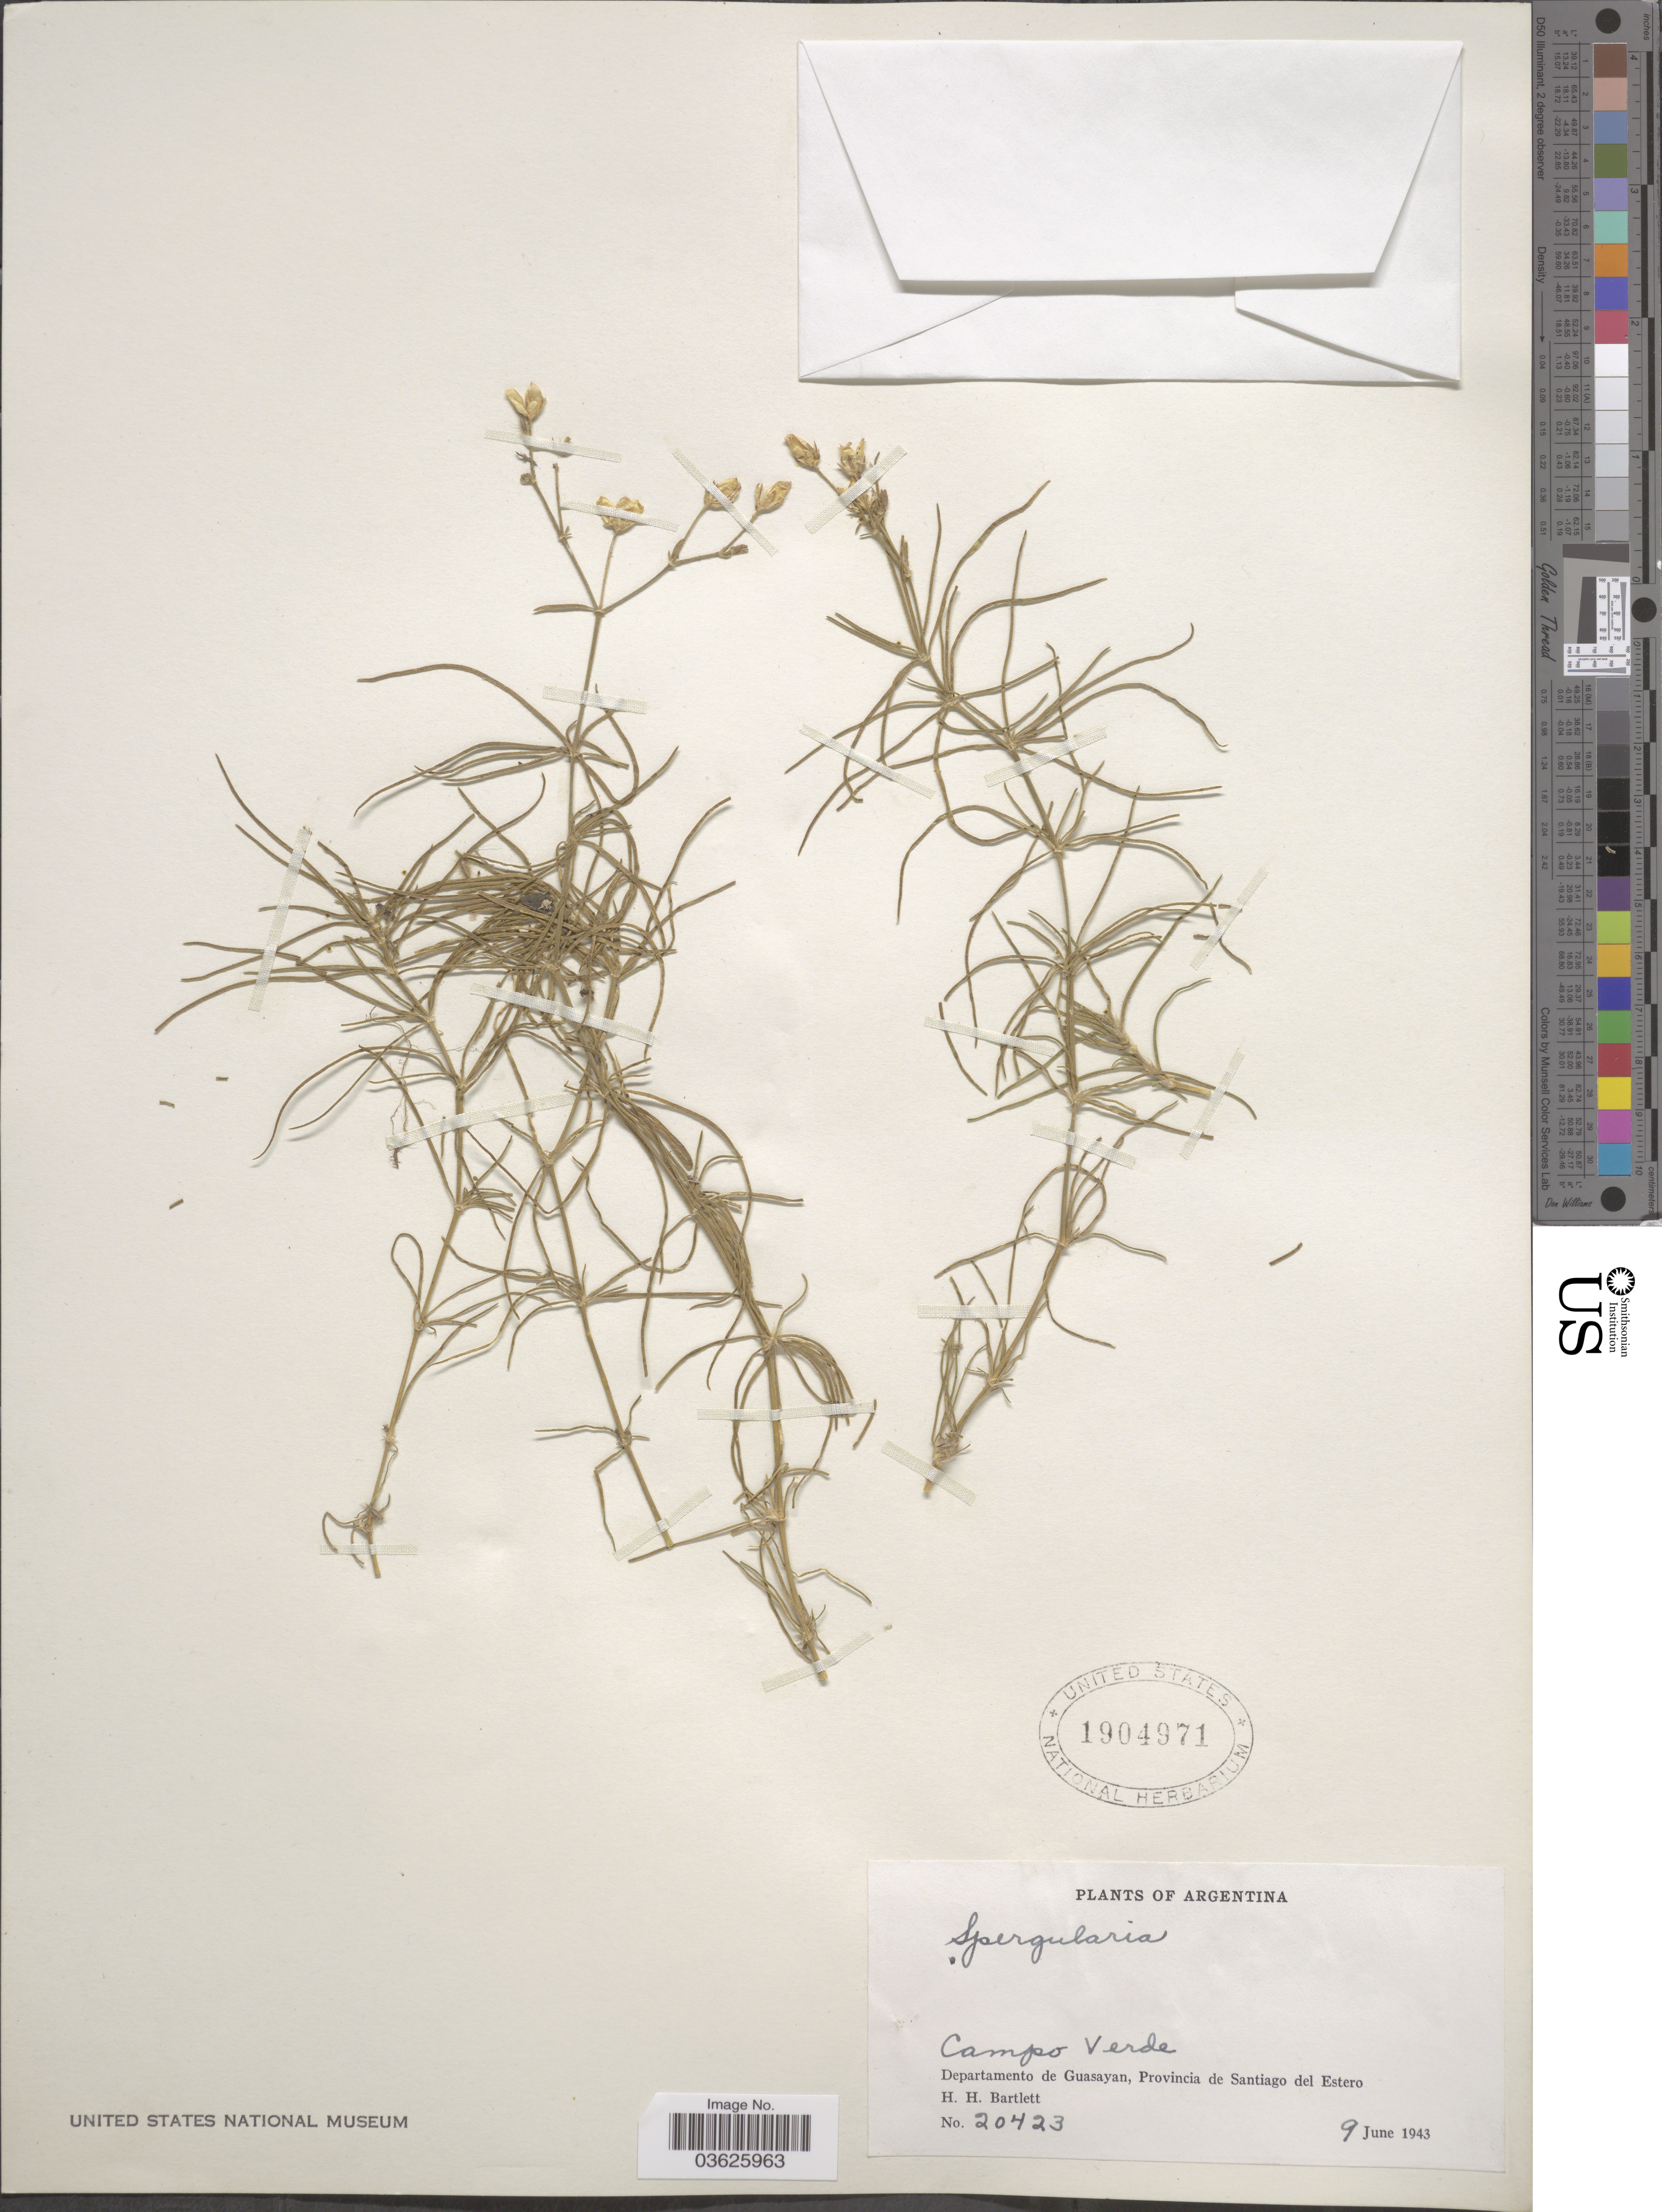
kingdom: Plantae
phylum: Tracheophyta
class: Magnoliopsida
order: Caryophyllales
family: Caryophyllaceae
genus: Spergularia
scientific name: Spergularia sp.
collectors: H. H. Bartlett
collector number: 20423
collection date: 1943-06-09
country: Argentina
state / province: Santiago del Estero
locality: Camp Verde. Departamento de Guasayan.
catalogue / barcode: US 1904971